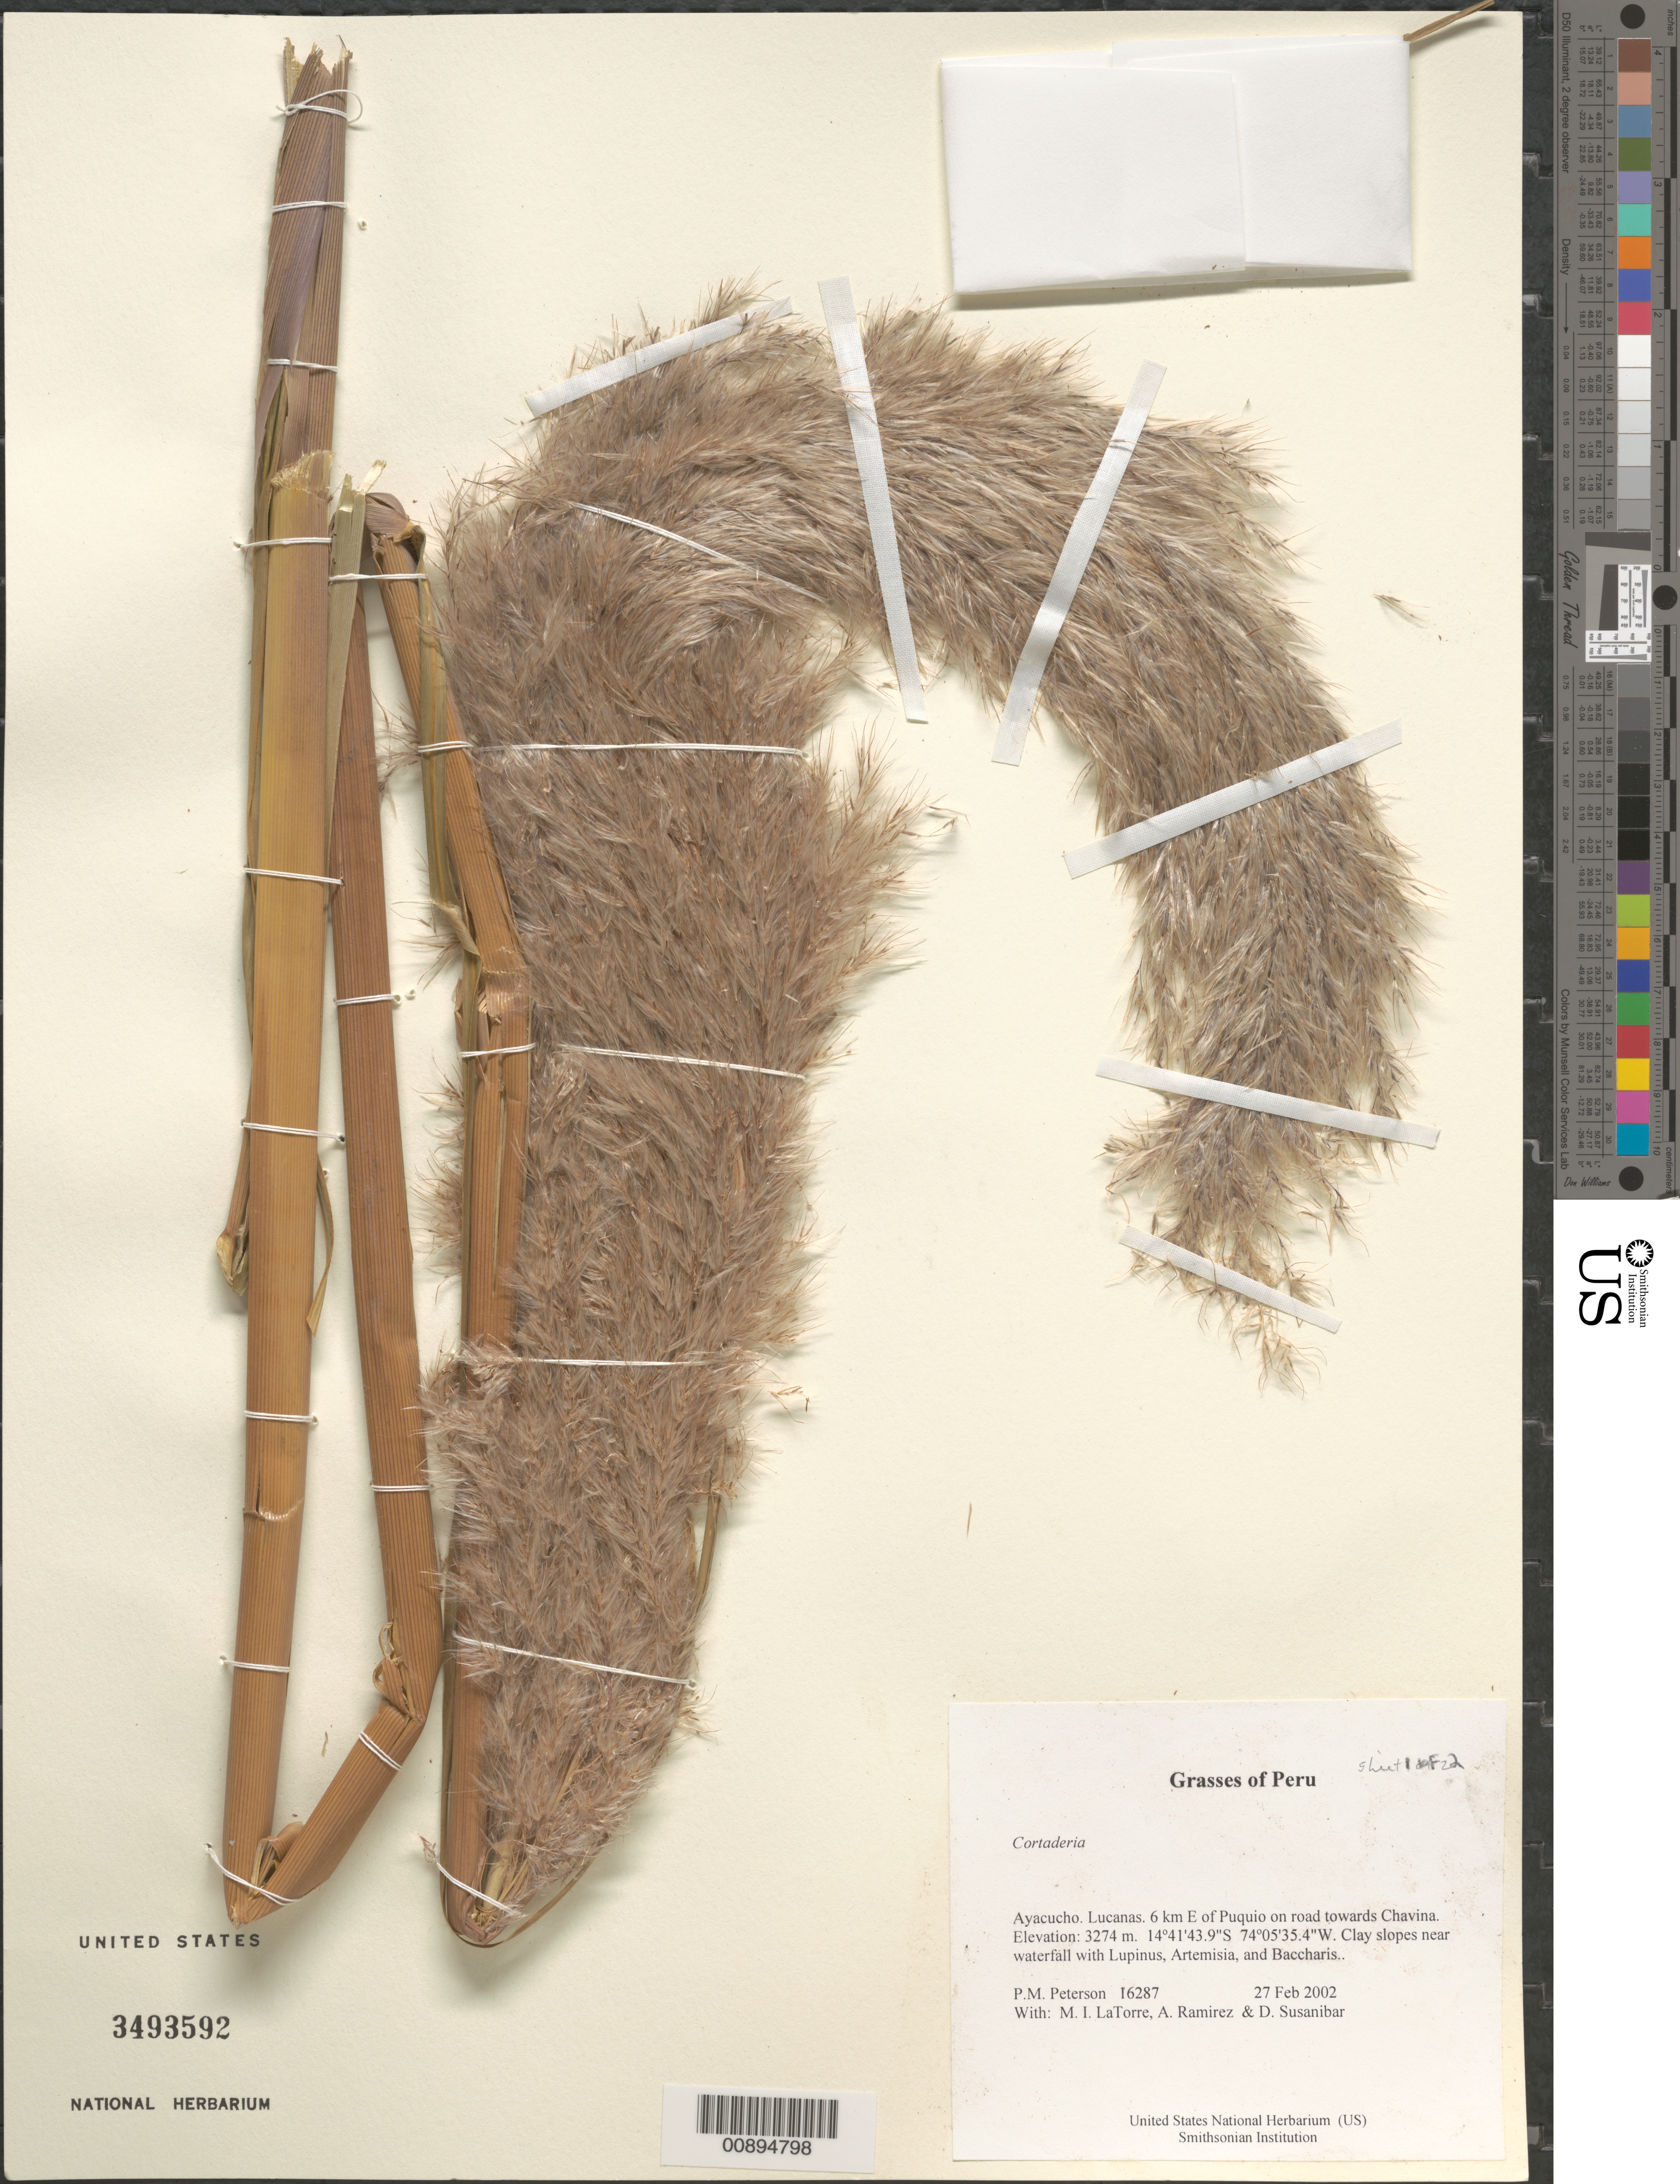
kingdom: Plantae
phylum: Tracheophyta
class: Liliopsida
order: Poales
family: Poaceae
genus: Cortaderia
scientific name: Cortaderia sp.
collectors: P. M. Peterson, M. I. La Torre, A. Ramírez & D. Susanibar Cruz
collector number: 16287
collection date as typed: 27 Feb 2002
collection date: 2002-02-27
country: Peru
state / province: Ayacucho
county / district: Lucanas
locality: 6 km E of Puquio on road towards Chavina.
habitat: Clay slopes near waterfall with ~Lupinus, Artemisia, and Baccharis.~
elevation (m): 3274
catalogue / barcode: US 3493592